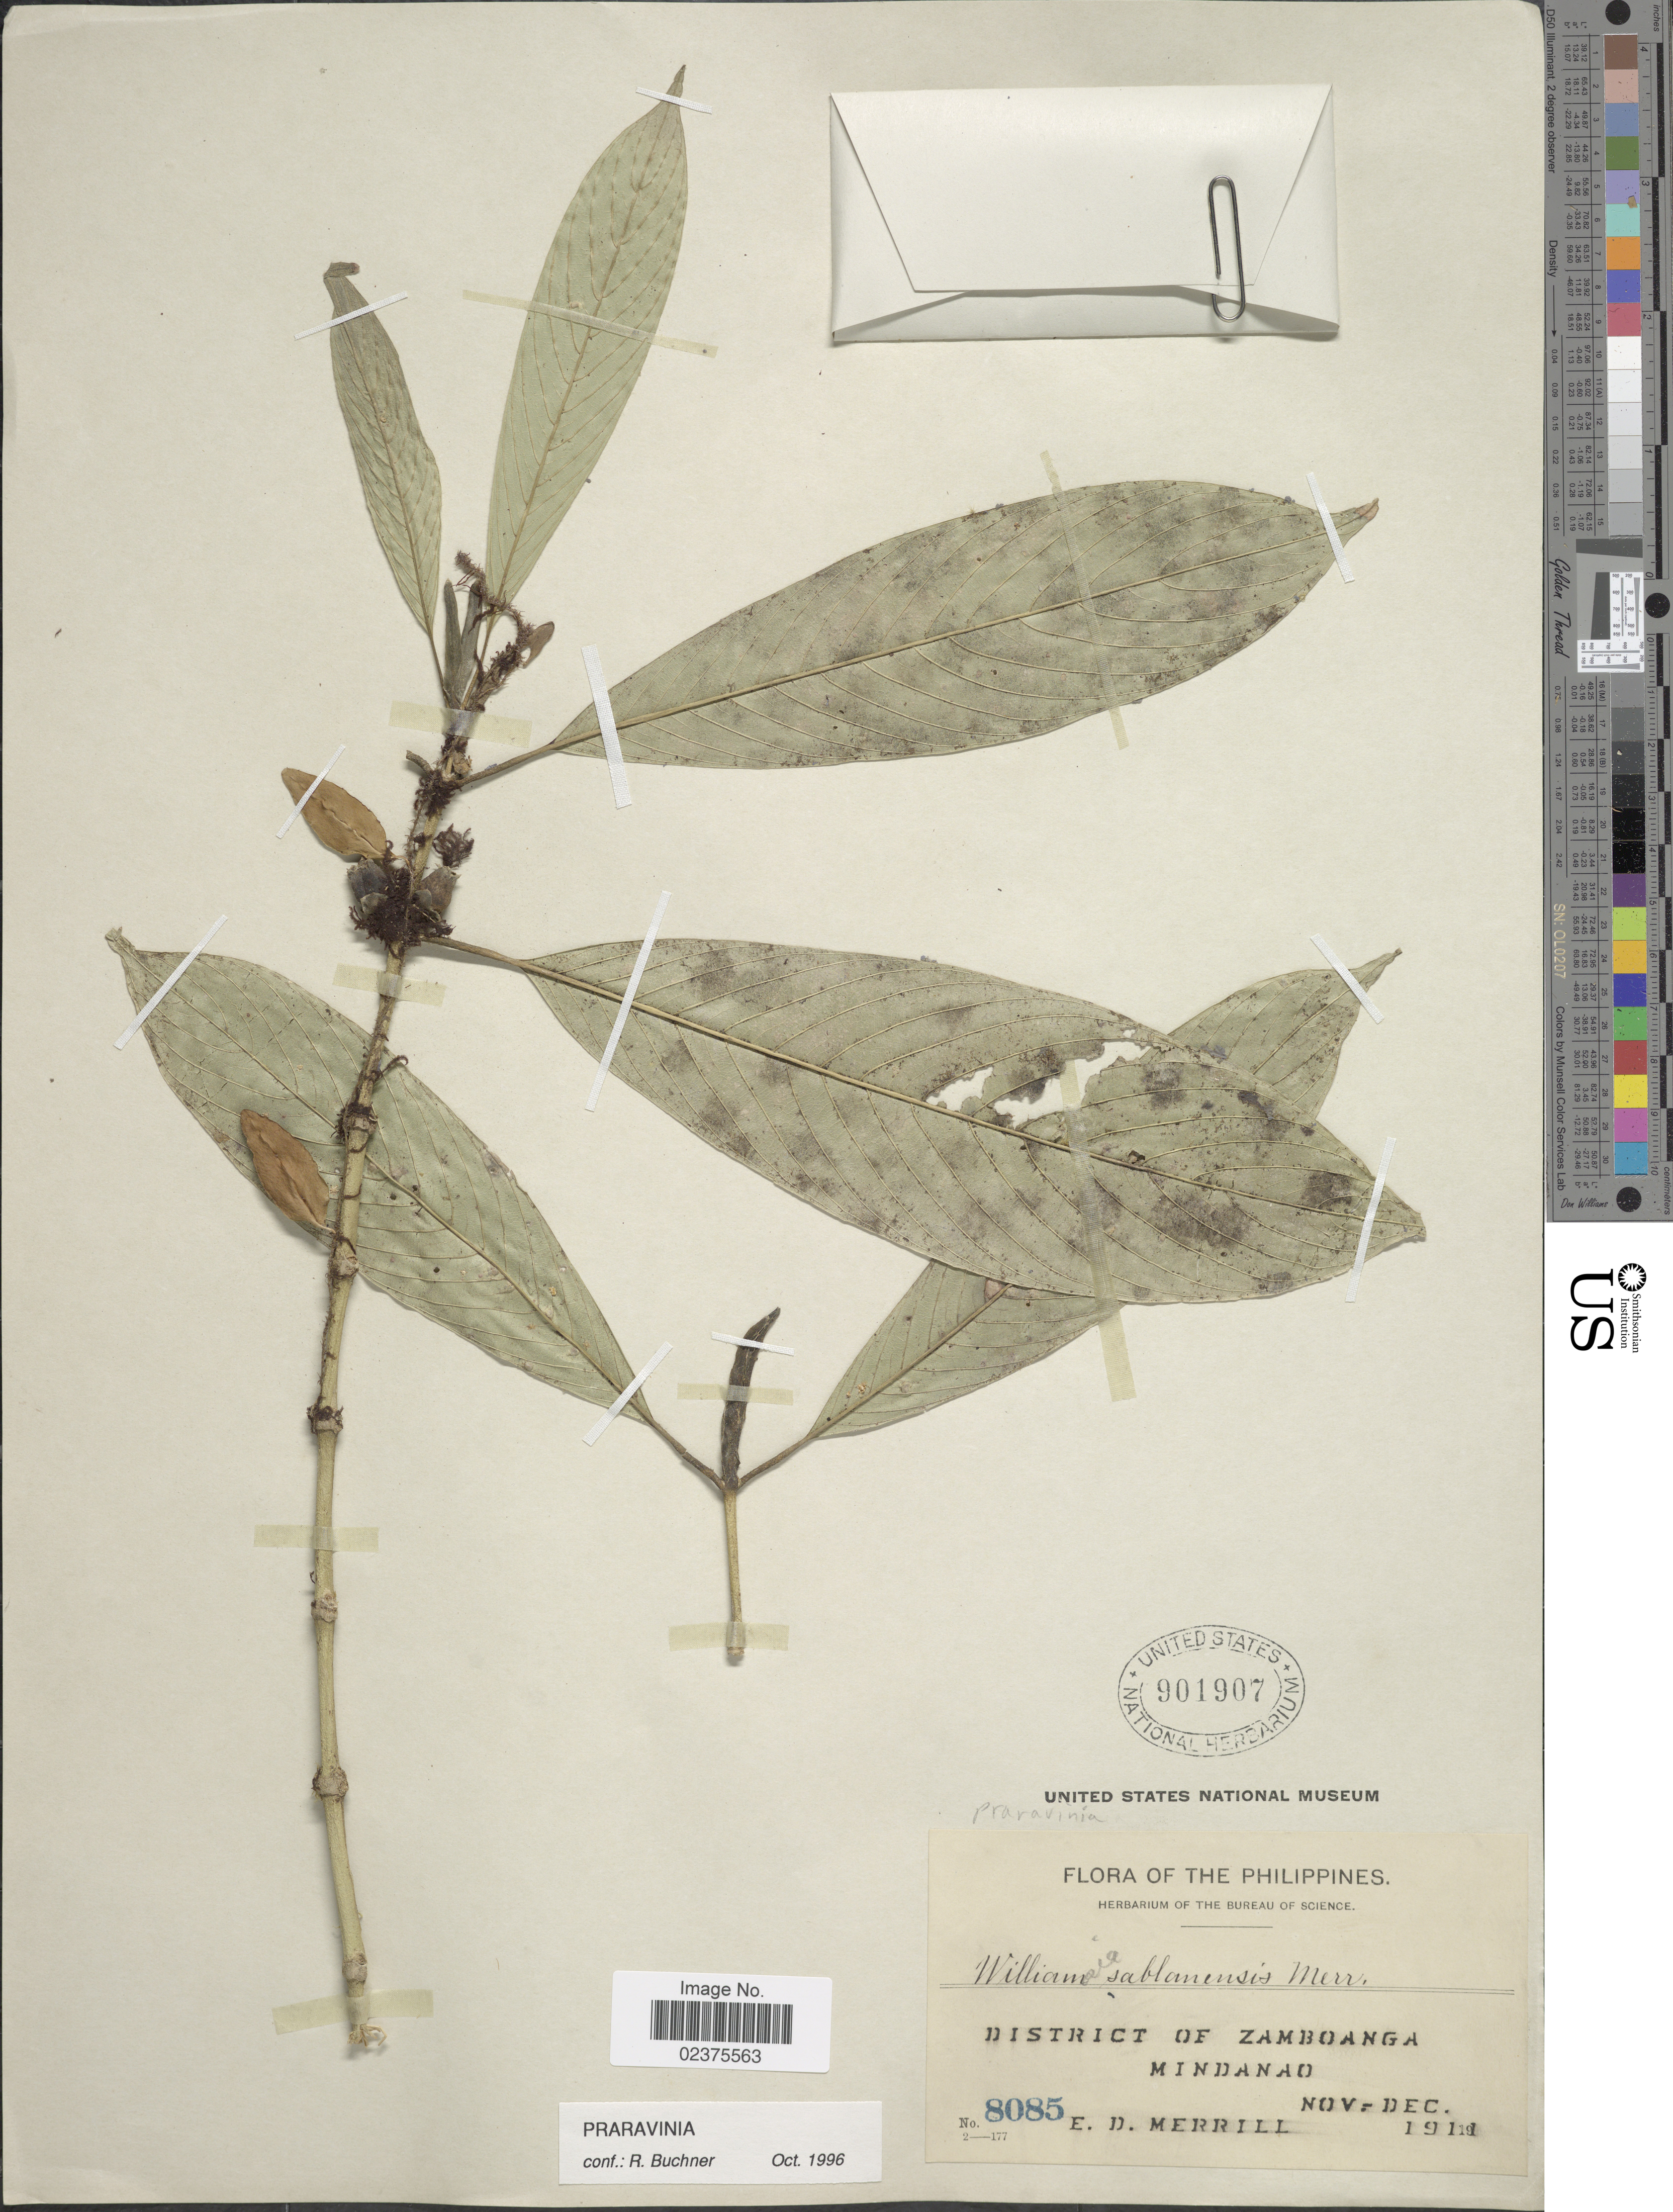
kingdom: Plantae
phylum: Tracheophyta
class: Magnoliopsida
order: Gentianales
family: Rubiaceae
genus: Praravinia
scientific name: Praravinia sp.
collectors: E. D. Merrill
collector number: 8085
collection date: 1911-11/1911-12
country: Philippines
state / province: Zamboanga Peninsula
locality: District of Zamboanga, Mindanao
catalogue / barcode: US 901907